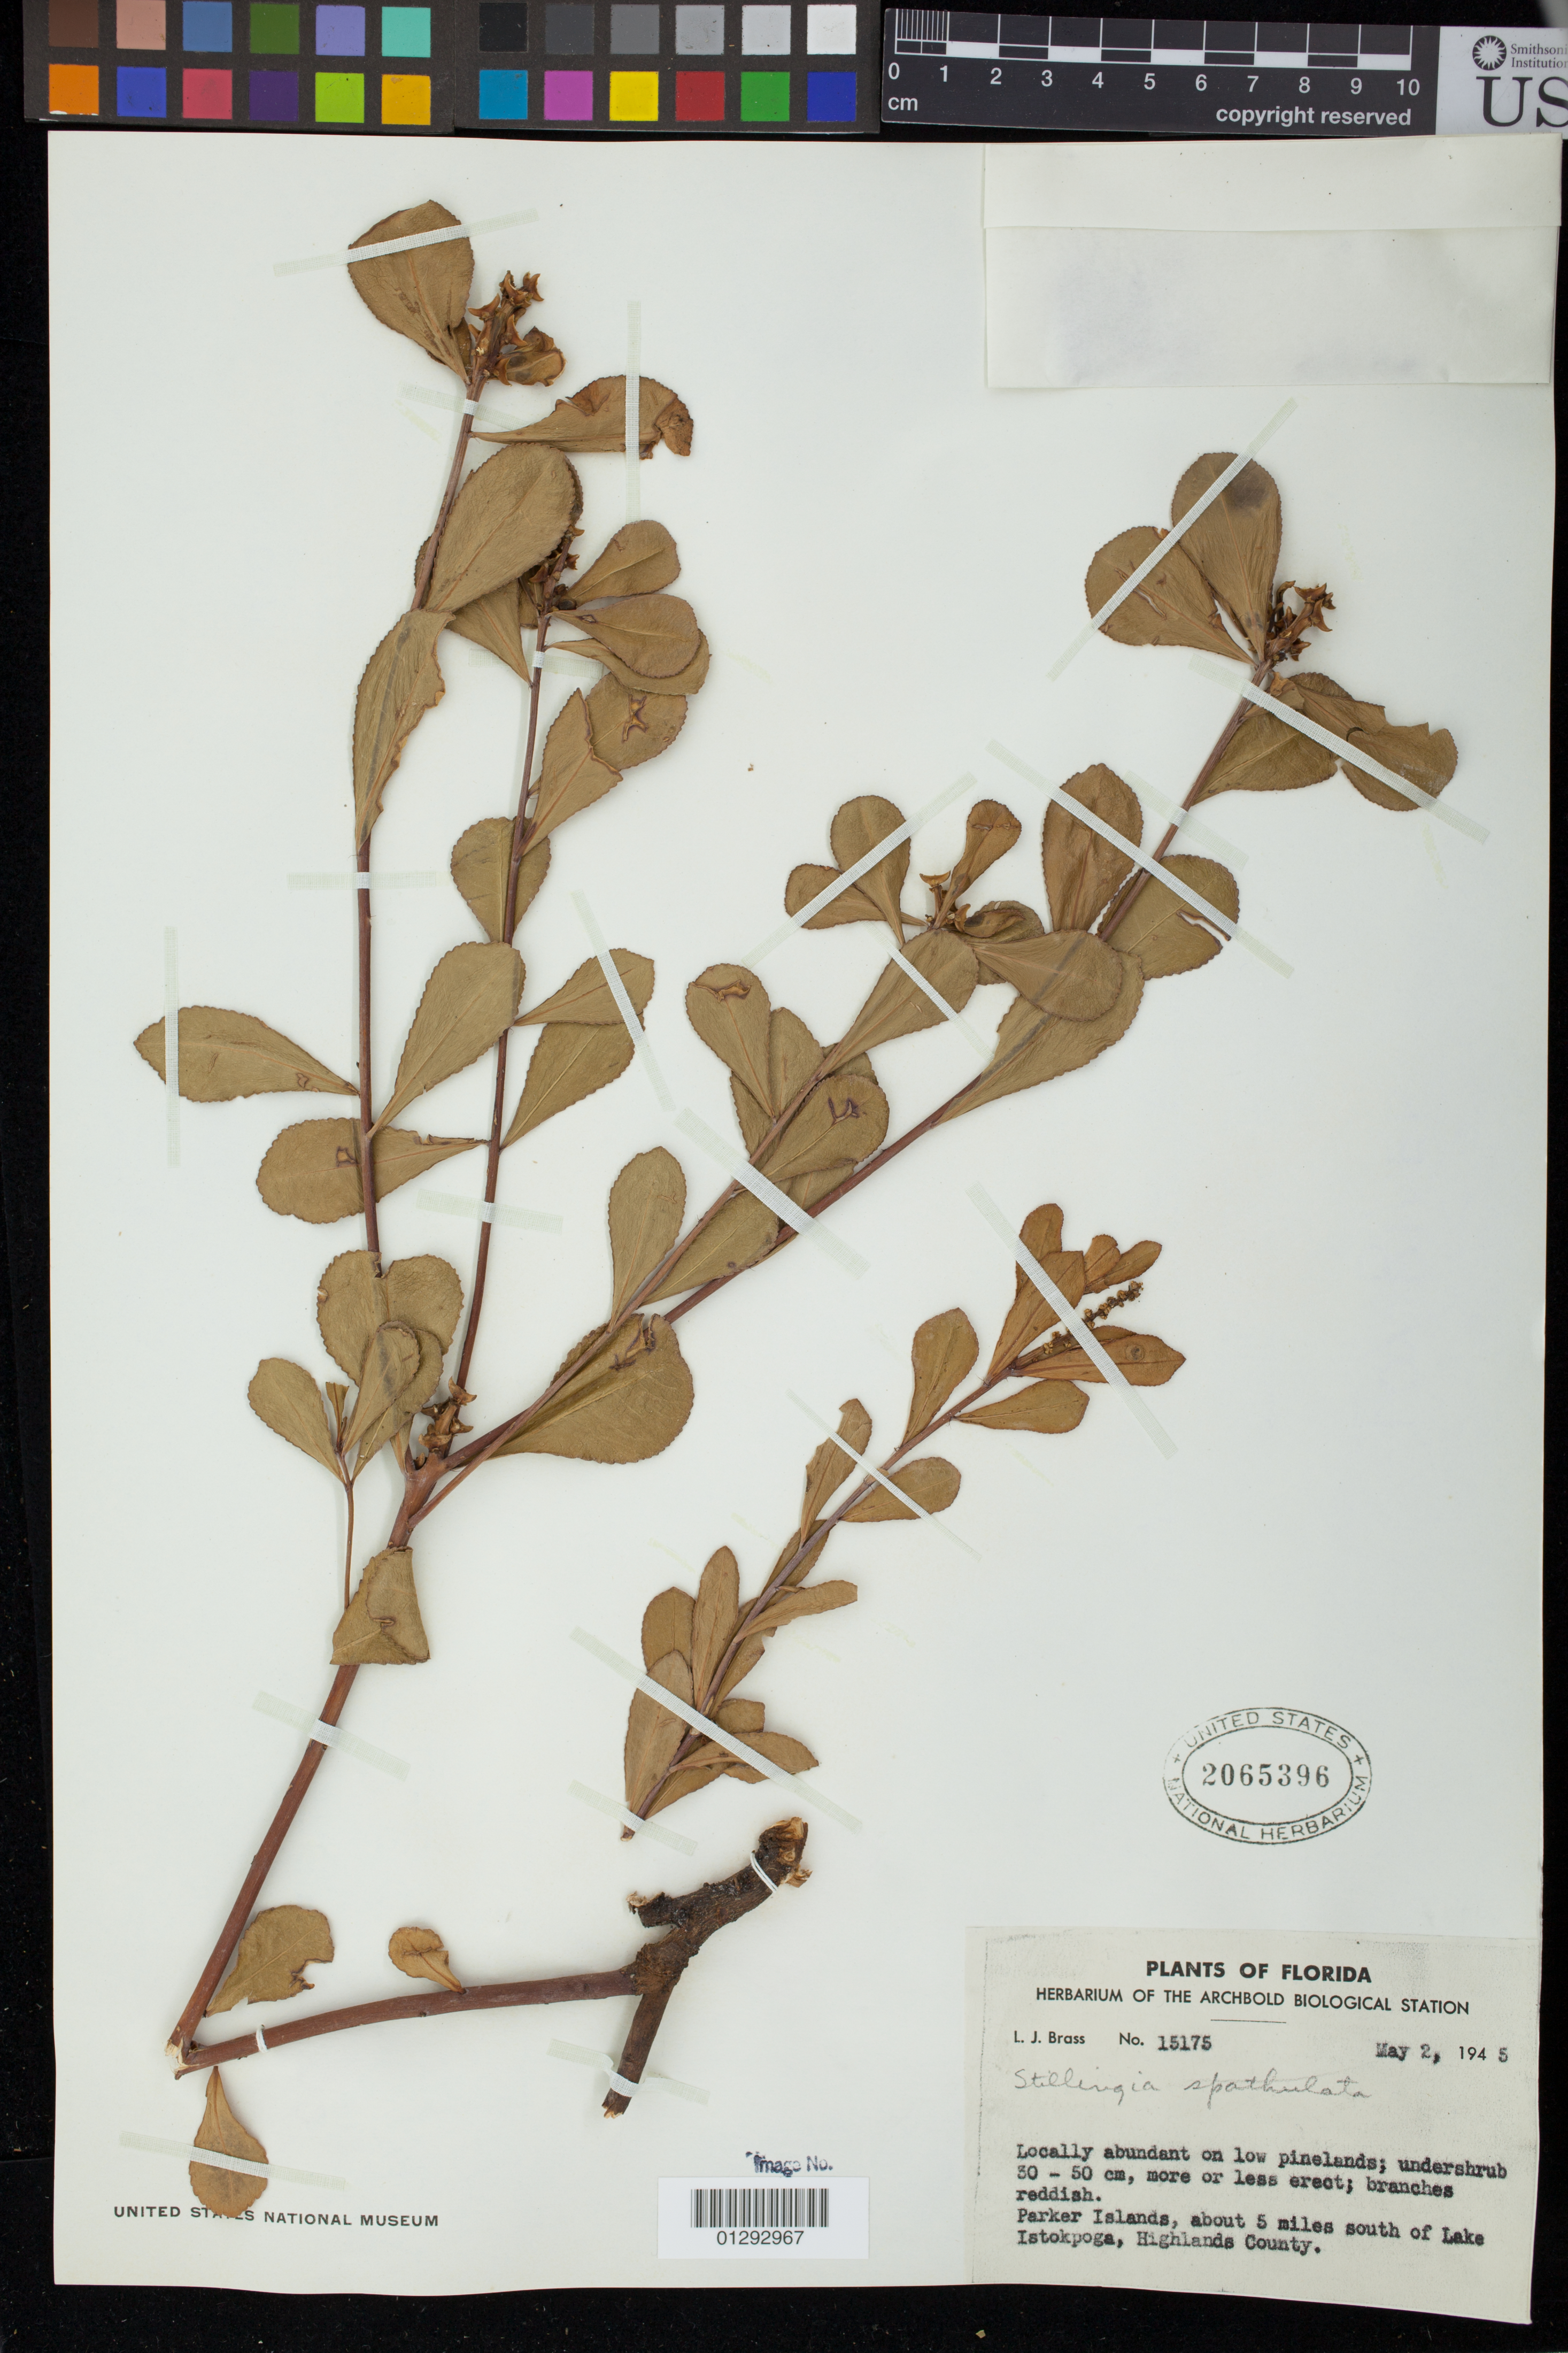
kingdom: Plantae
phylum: Tracheophyta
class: Magnoliopsida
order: Malpighiales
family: Euphorbiaceae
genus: Stillingia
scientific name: Stillingia sylvatica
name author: L.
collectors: L. J. Brass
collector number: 15175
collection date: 1945-05-02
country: United States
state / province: Florida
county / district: Highlands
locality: Parker Islands, about 5 miles south of Lake Istokpoga.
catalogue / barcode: US 2065396